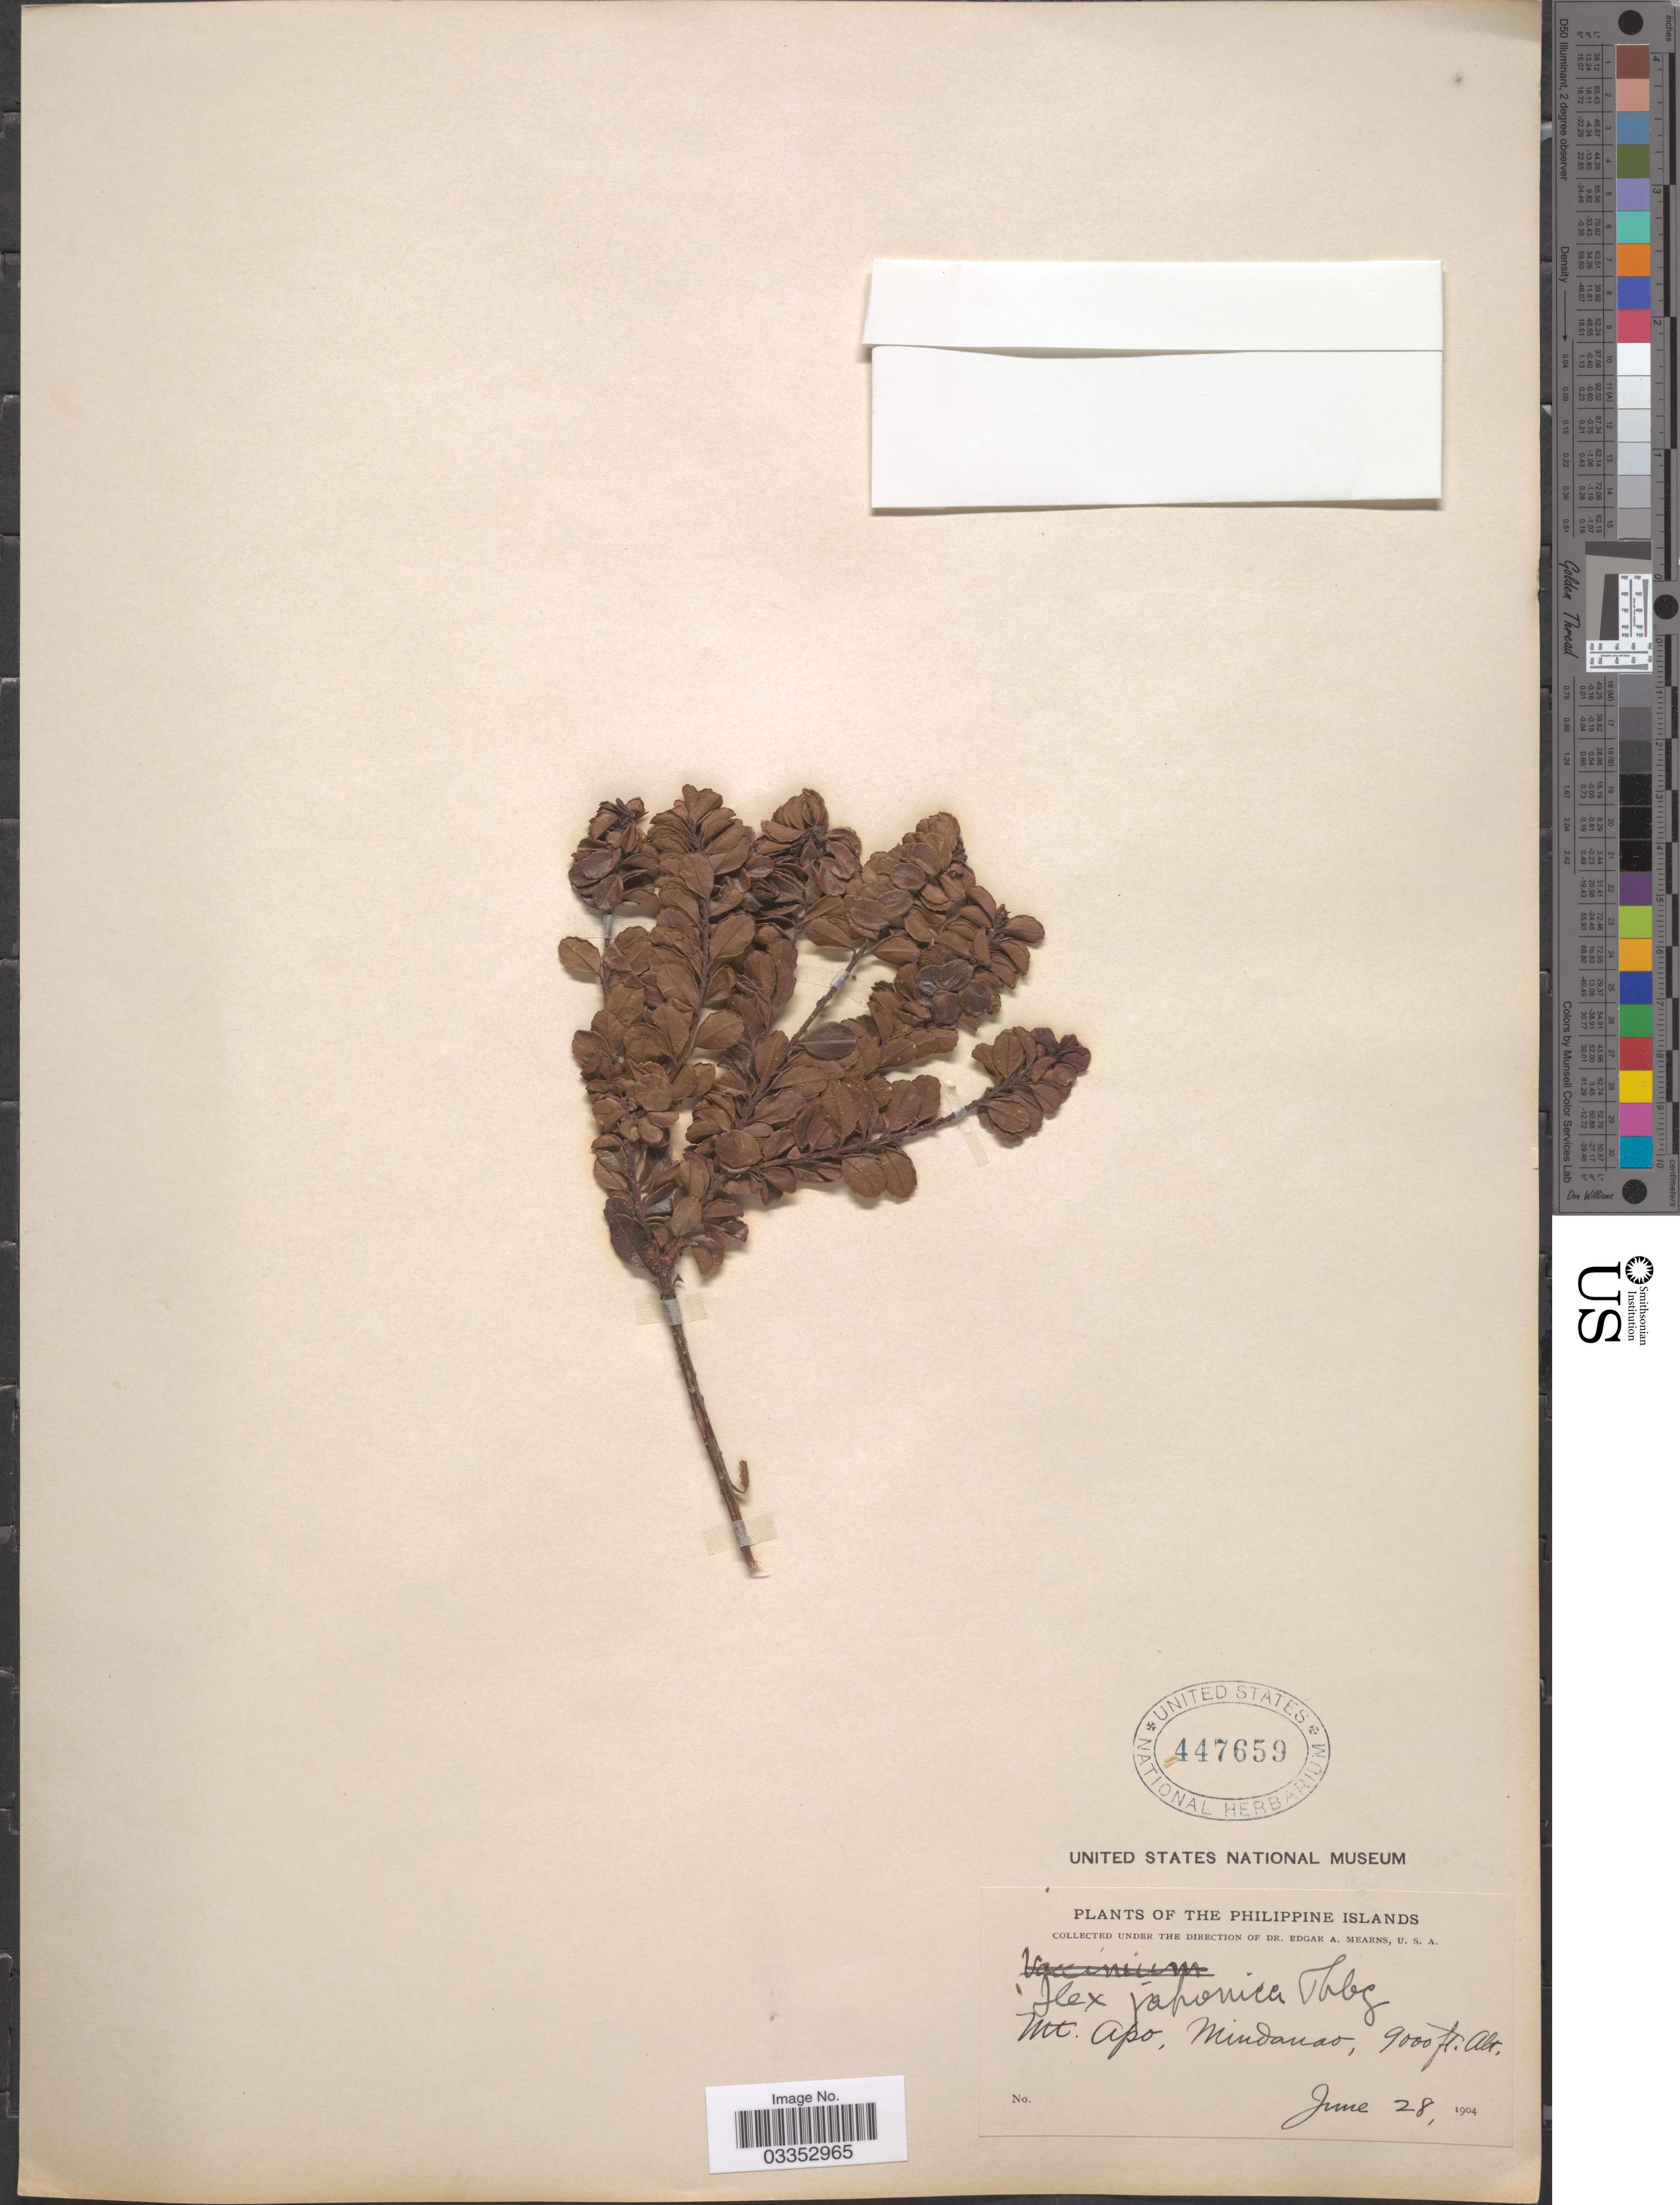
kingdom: Plantae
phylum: Tracheophyta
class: Magnoliopsida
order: Aquifoliales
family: Aquifoliaceae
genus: Ilex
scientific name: Ilex japonica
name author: Thunb.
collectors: E. A. Mearns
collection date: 1904-06-28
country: Philippines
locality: Mt. Apo, Mindanao.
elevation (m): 2743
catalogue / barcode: US 447659